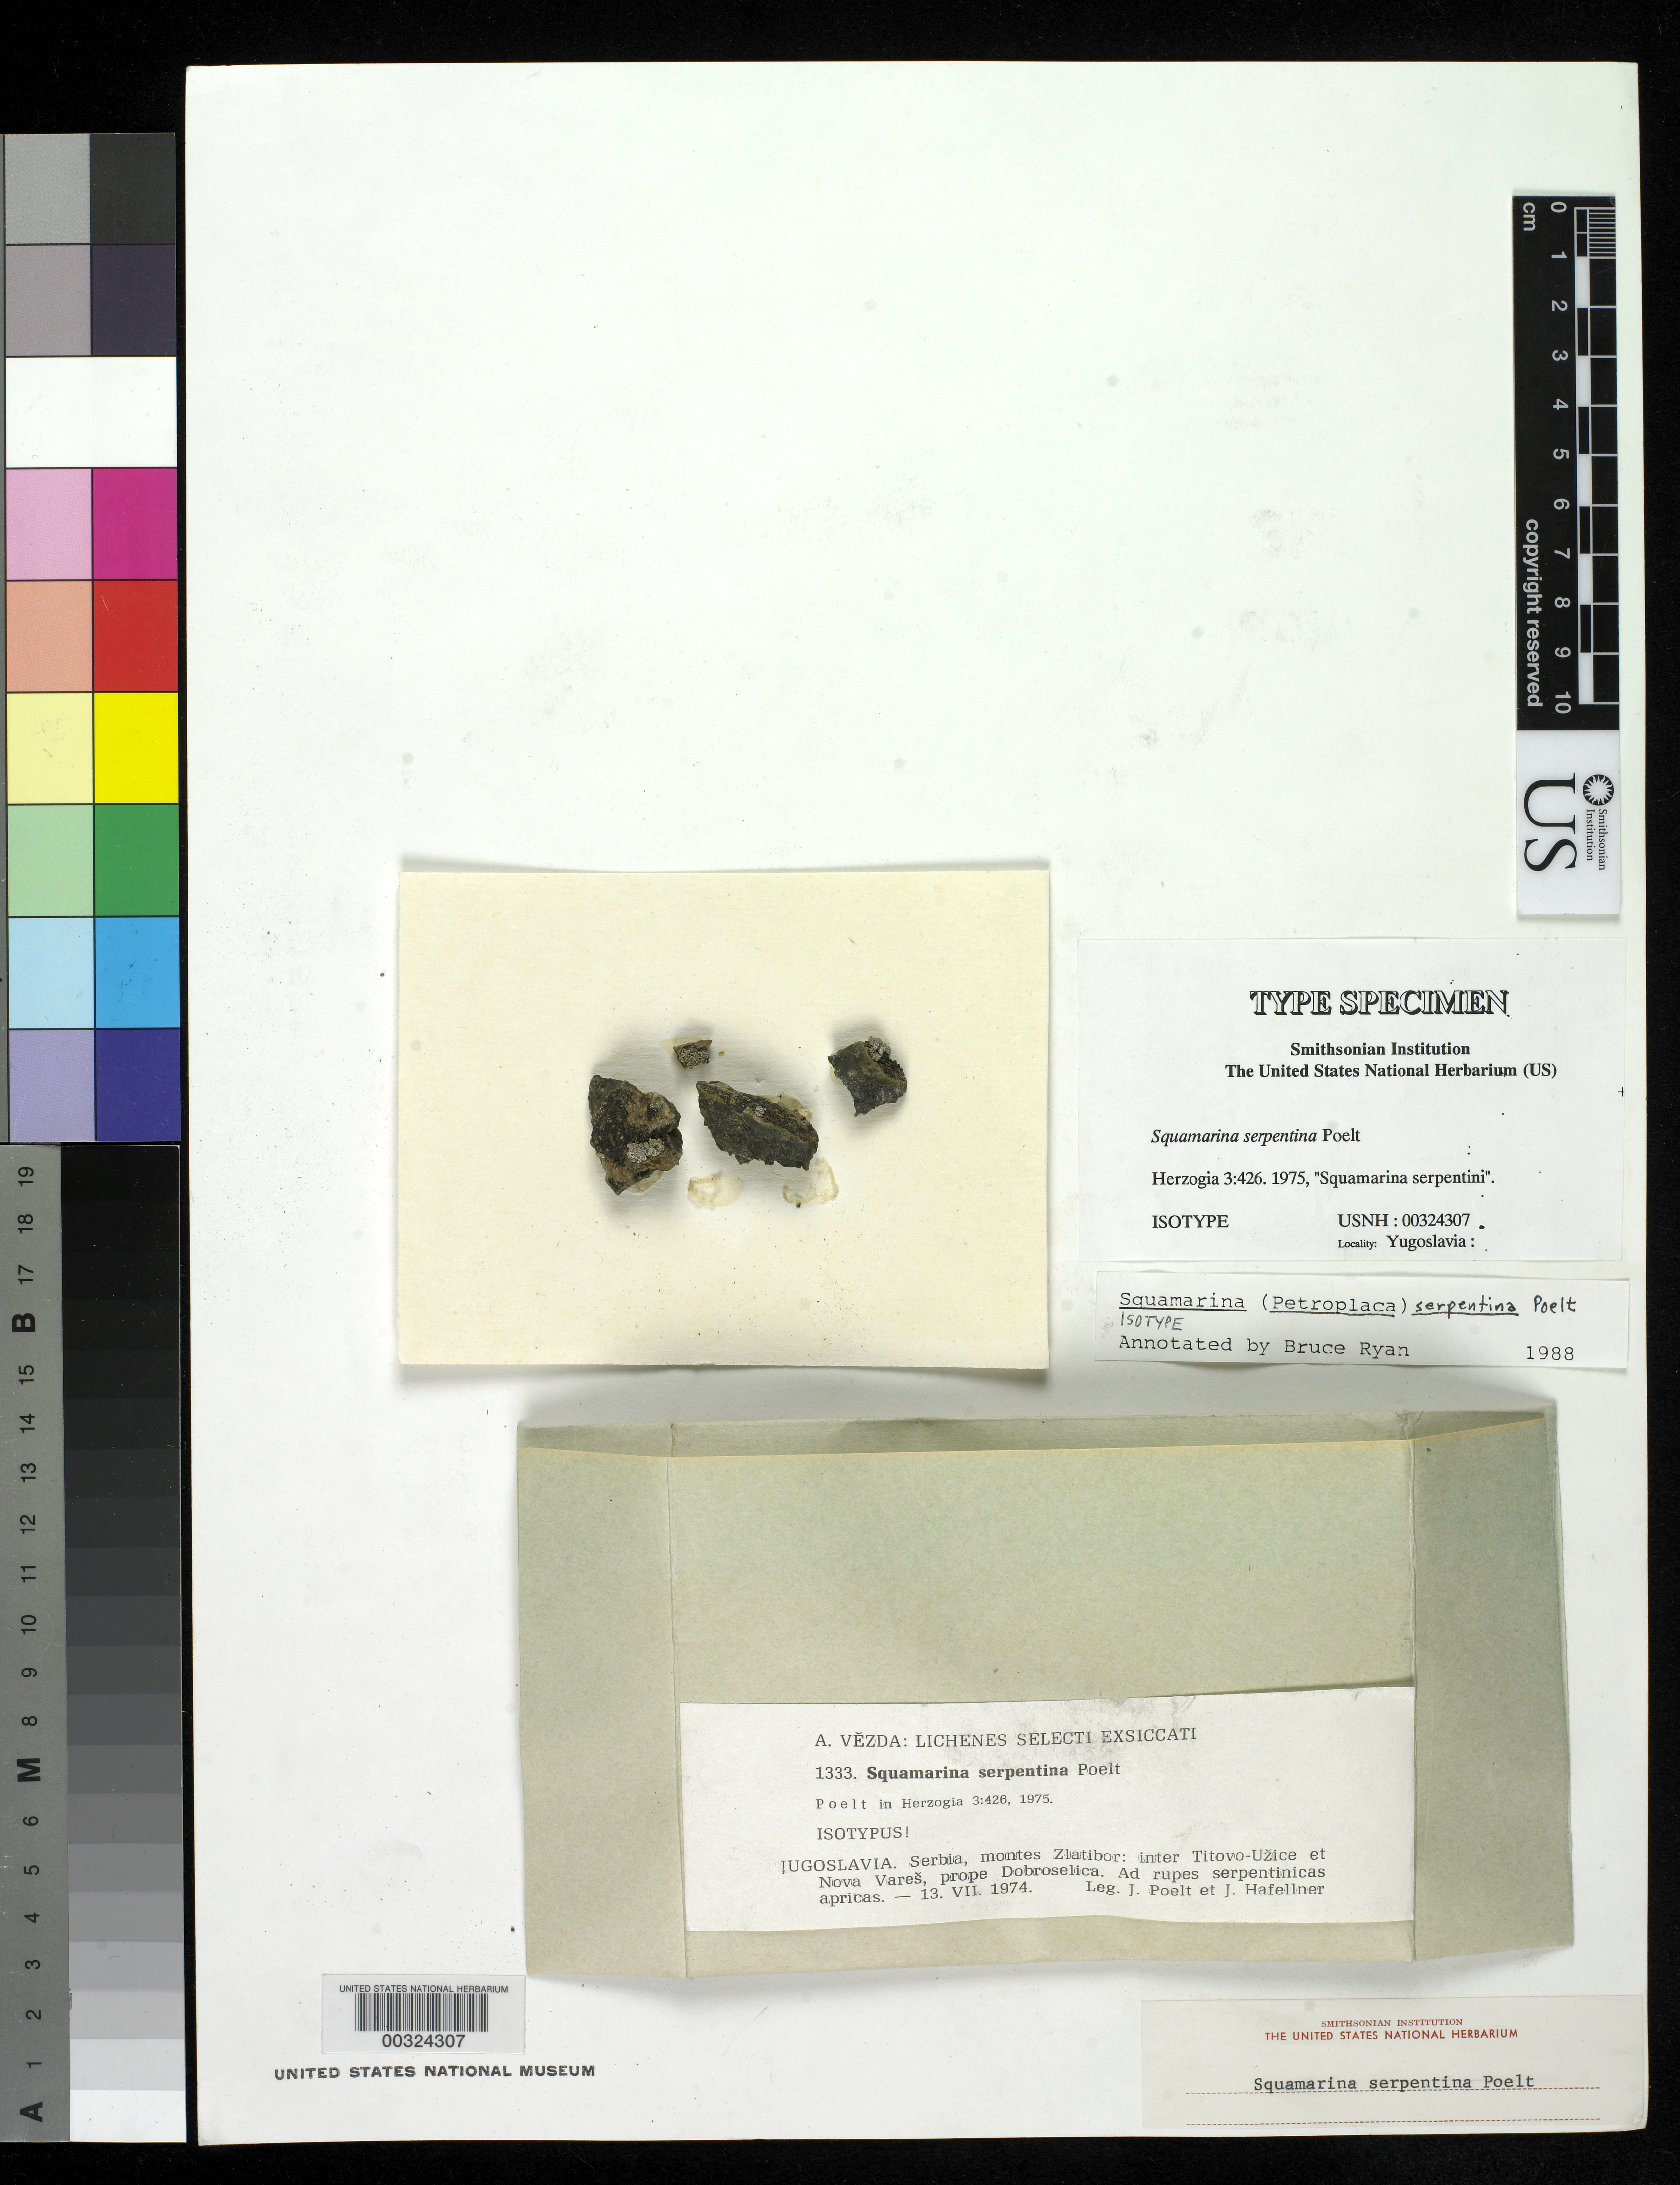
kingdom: Fungi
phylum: Ascomycota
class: Lecanoromycetes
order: Lecanorales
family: Stereocaulaceae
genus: Squamarina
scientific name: Squamarina serpentini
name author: Poelt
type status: Isotype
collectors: J. Poelt & J. Hafellner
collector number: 1333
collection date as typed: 13 Jul 1974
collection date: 1974-07-13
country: Serbia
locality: Between Titovo-Uzice and Nova Varos, Dobroselica.